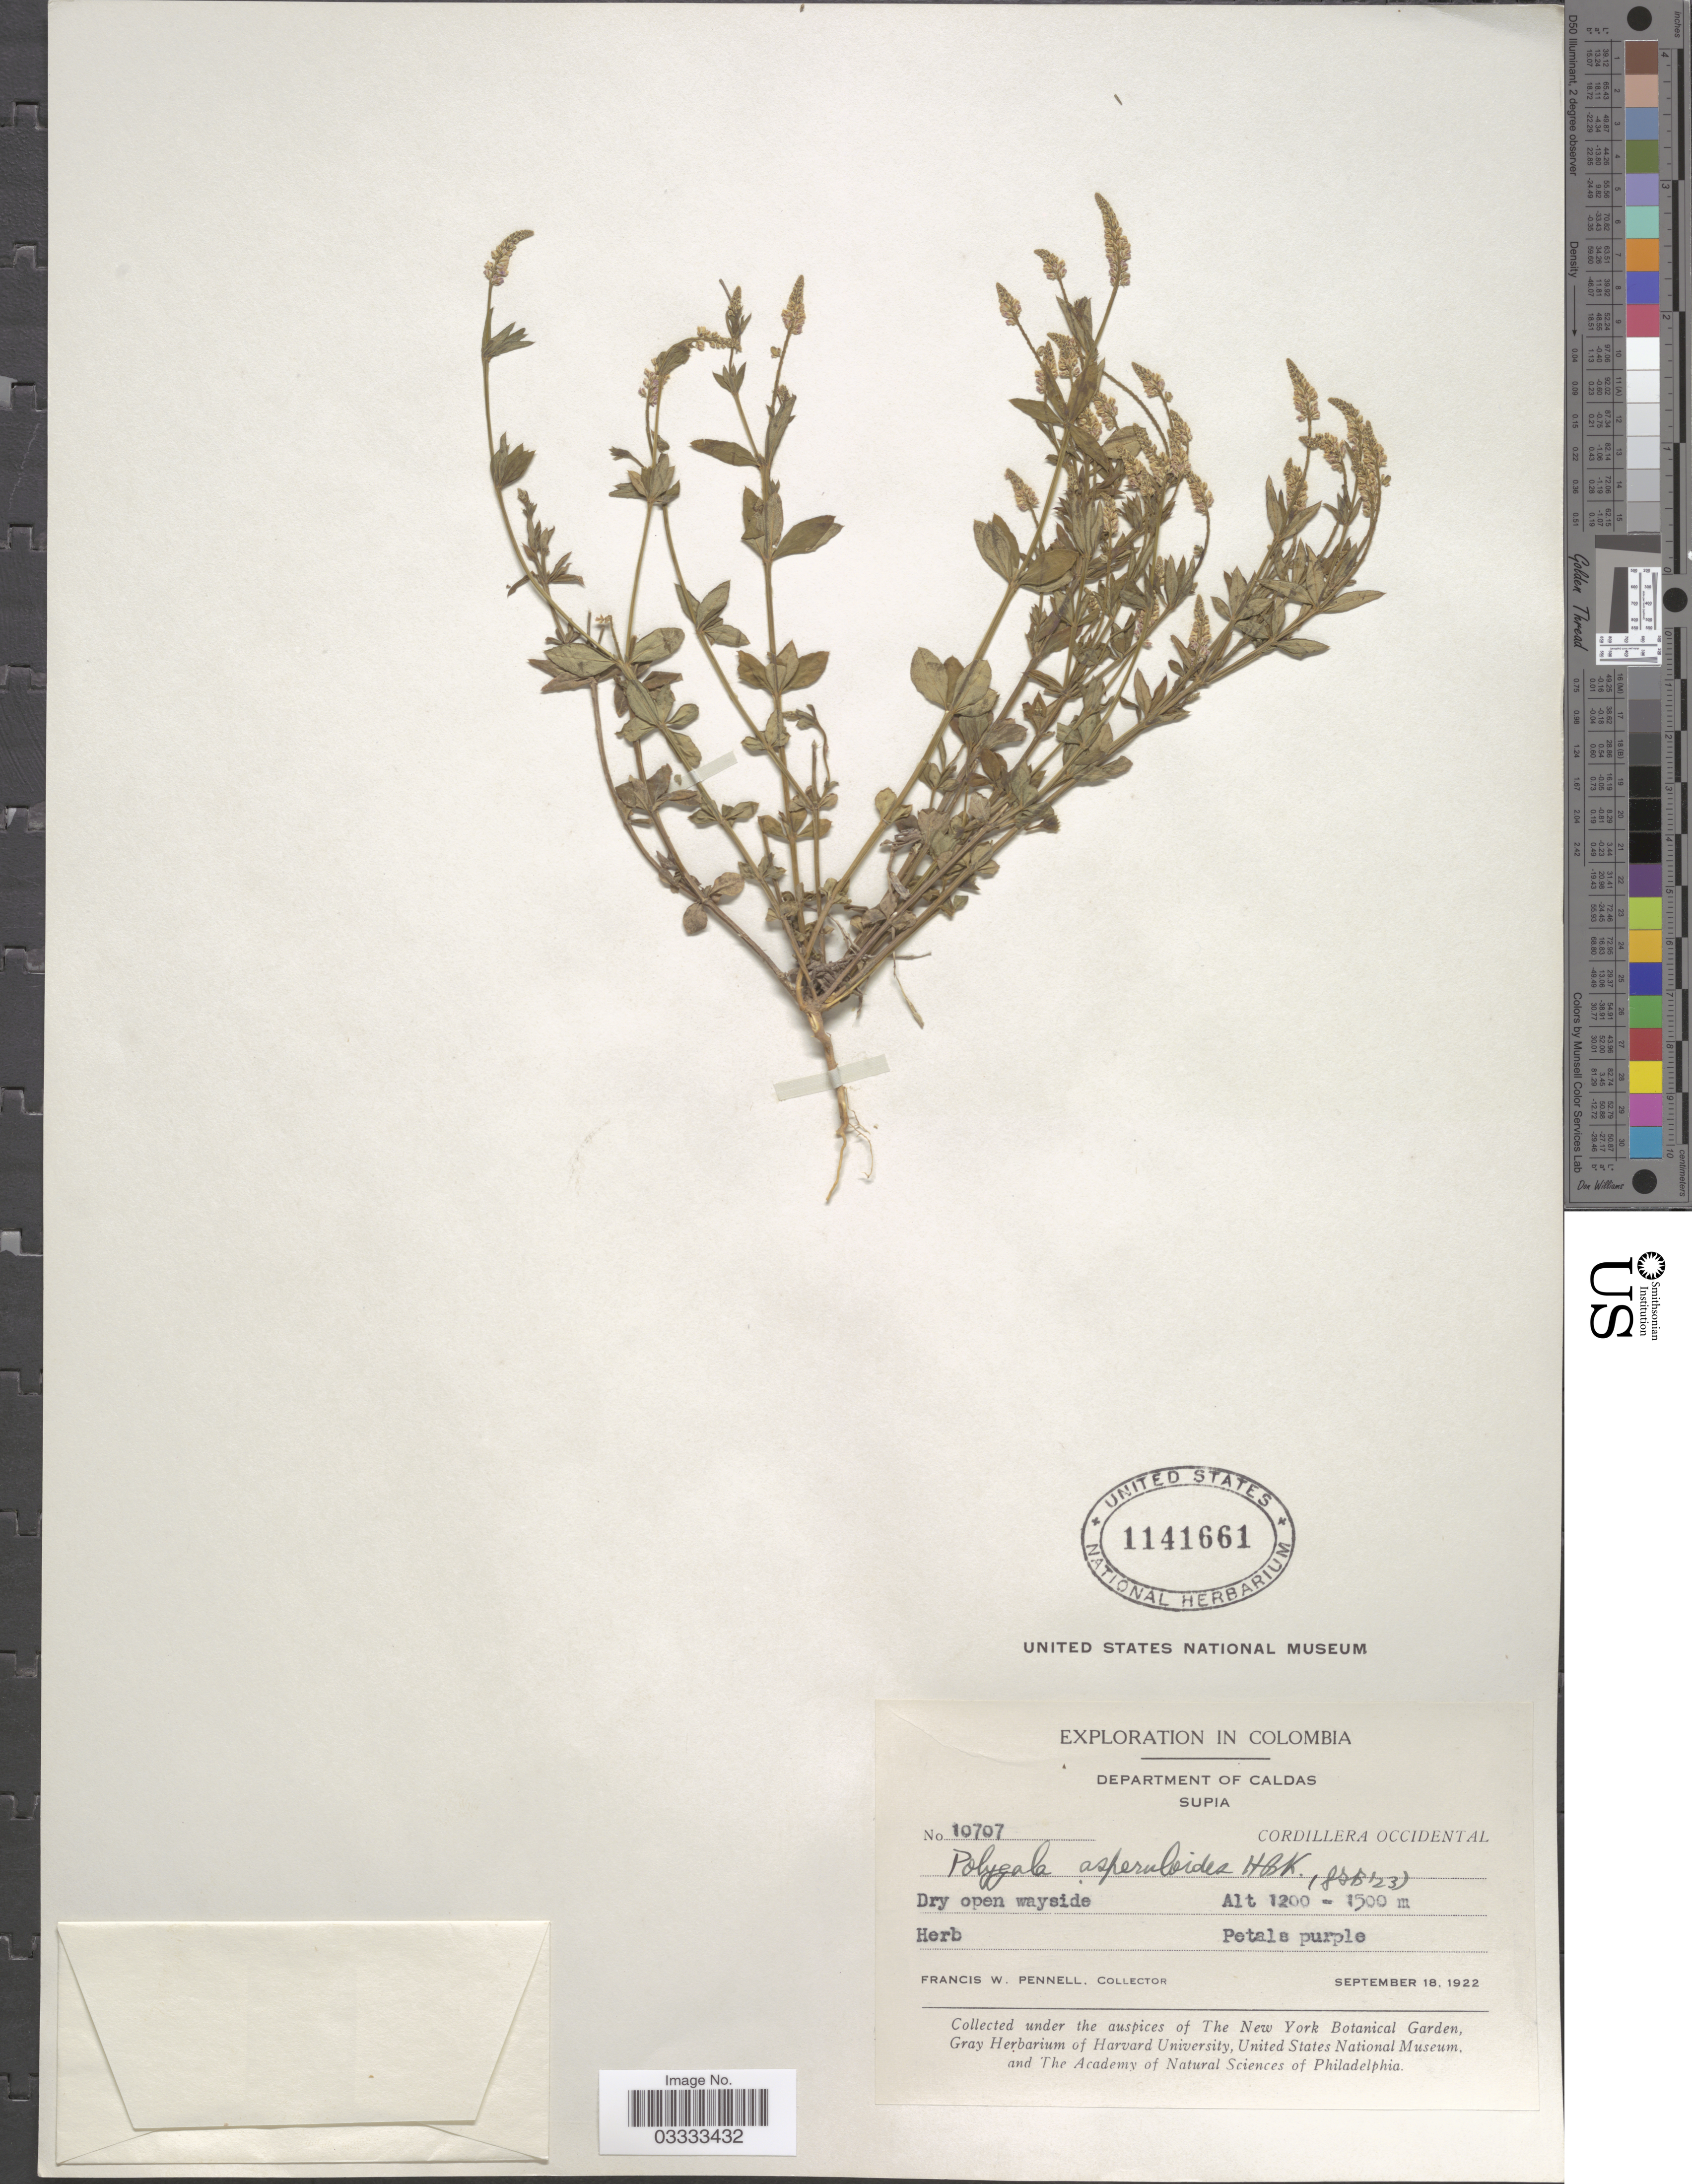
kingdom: Plantae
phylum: Tracheophyta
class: Magnoliopsida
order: Fabales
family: Polygalaceae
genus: Polygala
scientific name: Polygala asperuloides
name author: Kunth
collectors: F. W. Pennell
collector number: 10707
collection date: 1922-09-18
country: Colombia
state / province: Caldas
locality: Department of Caldas. Supia. Cordillera Occidental.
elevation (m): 1200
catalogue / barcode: US 1141661